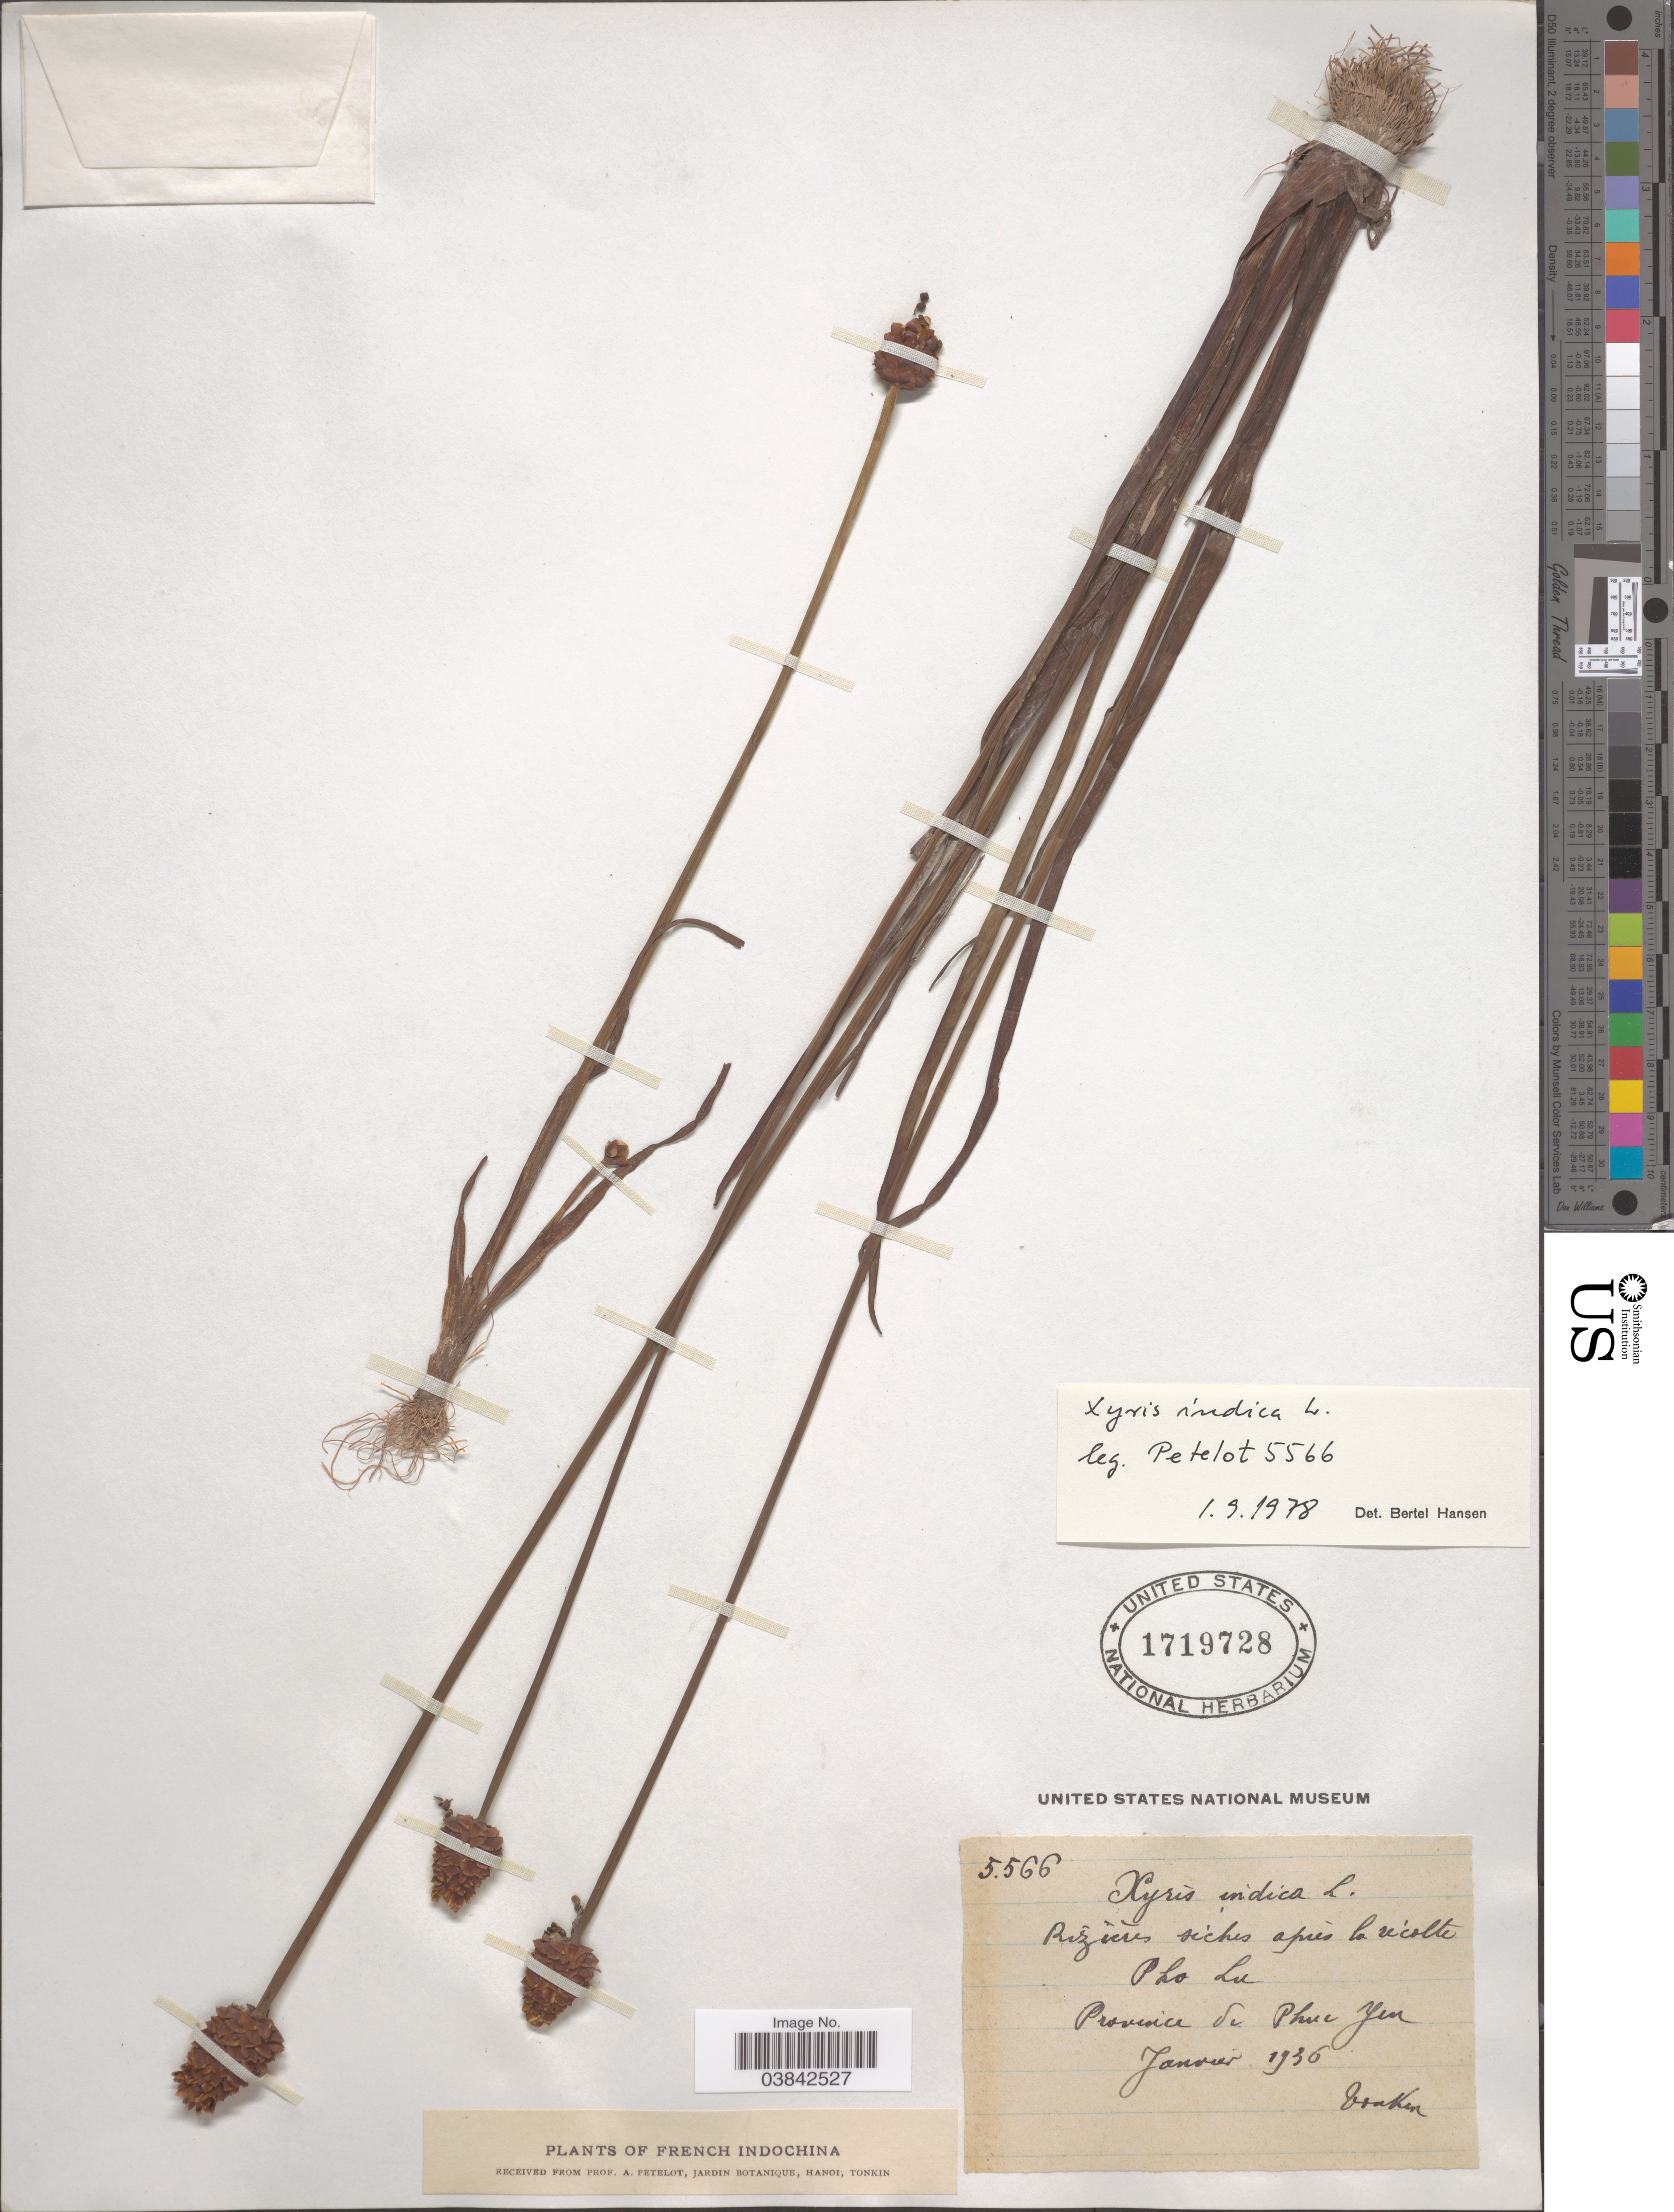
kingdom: Plantae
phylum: Tracheophyta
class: Liliopsida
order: Poales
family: Xyridaceae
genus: Xyris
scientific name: Xyris indica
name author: L.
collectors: P. A. Pételot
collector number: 5566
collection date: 1936-01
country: Vietnam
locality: French Indochina. Riziéres siches aprés la récolte Pho Lu. Province de Phuc Yen.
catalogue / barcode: US 1719728